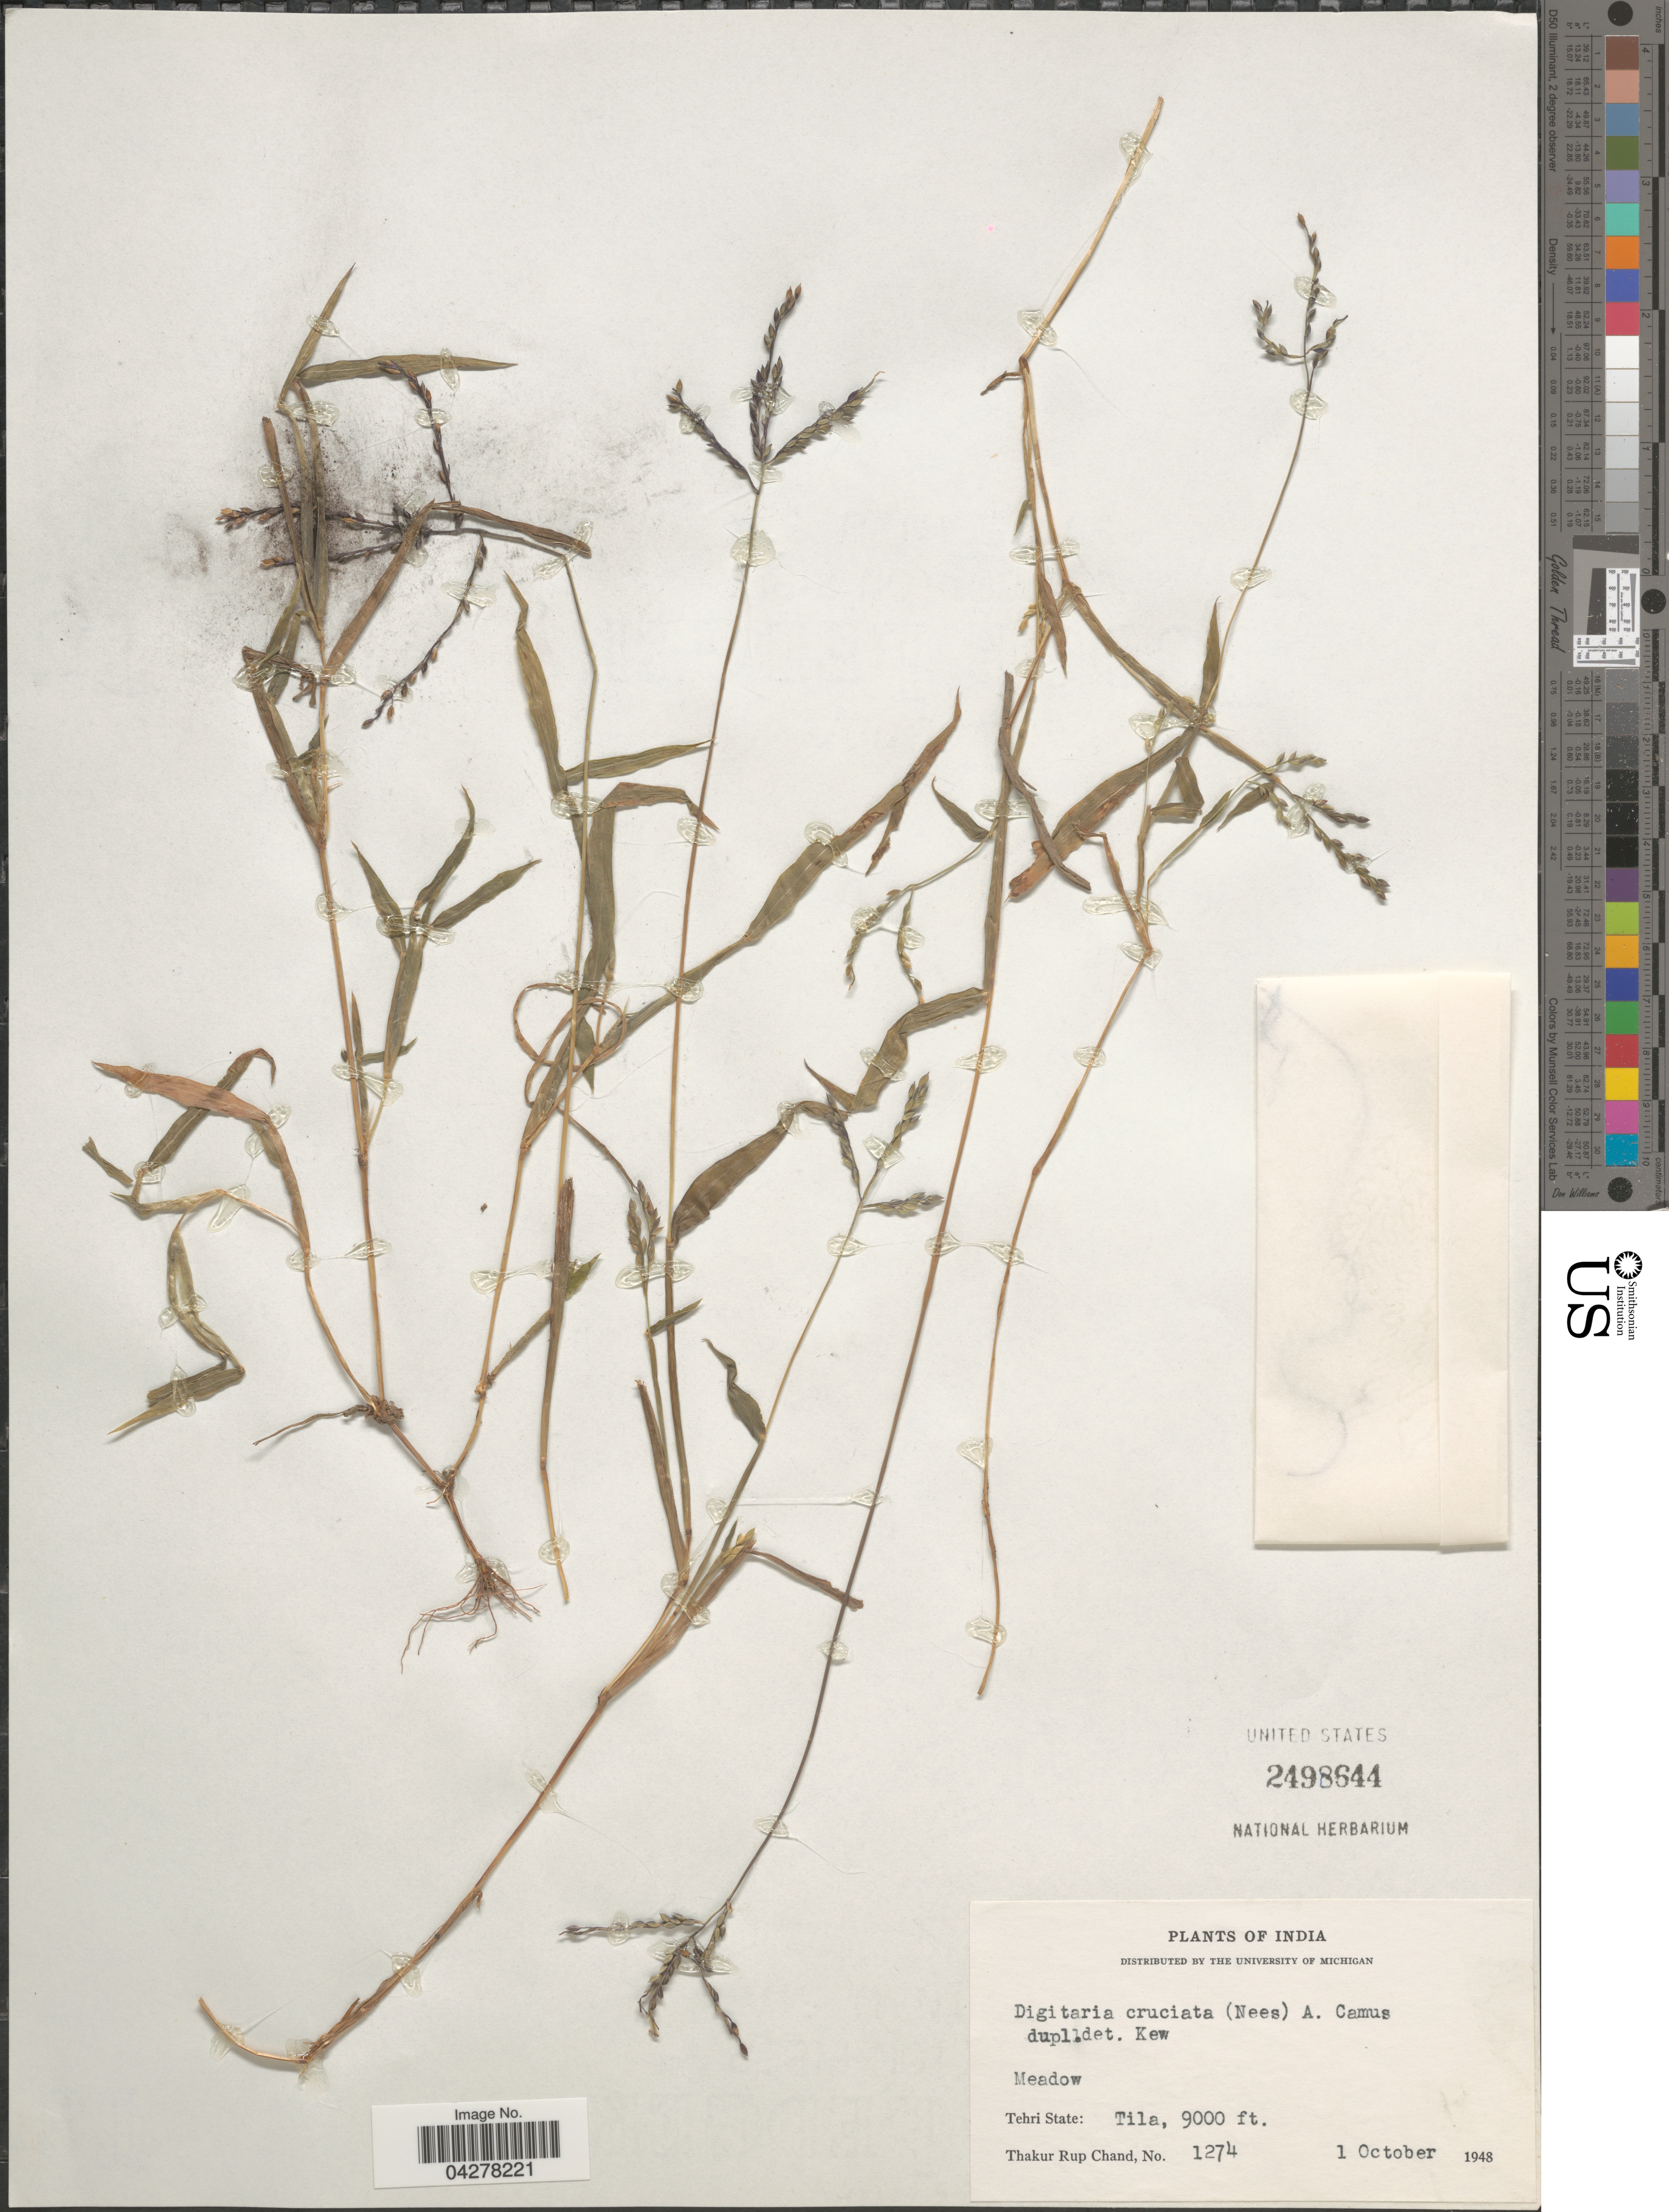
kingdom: Plantae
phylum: Tracheophyta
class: Liliopsida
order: Poales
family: Poaceae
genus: Digitaria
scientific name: Digitaria cruciata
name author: (Nees ex Steud.) A. Camus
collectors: T. R. Chand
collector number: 1274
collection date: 1948-10-01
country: India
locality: Meadow. Tehri State: Tila.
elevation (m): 2743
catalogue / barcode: US 2498644